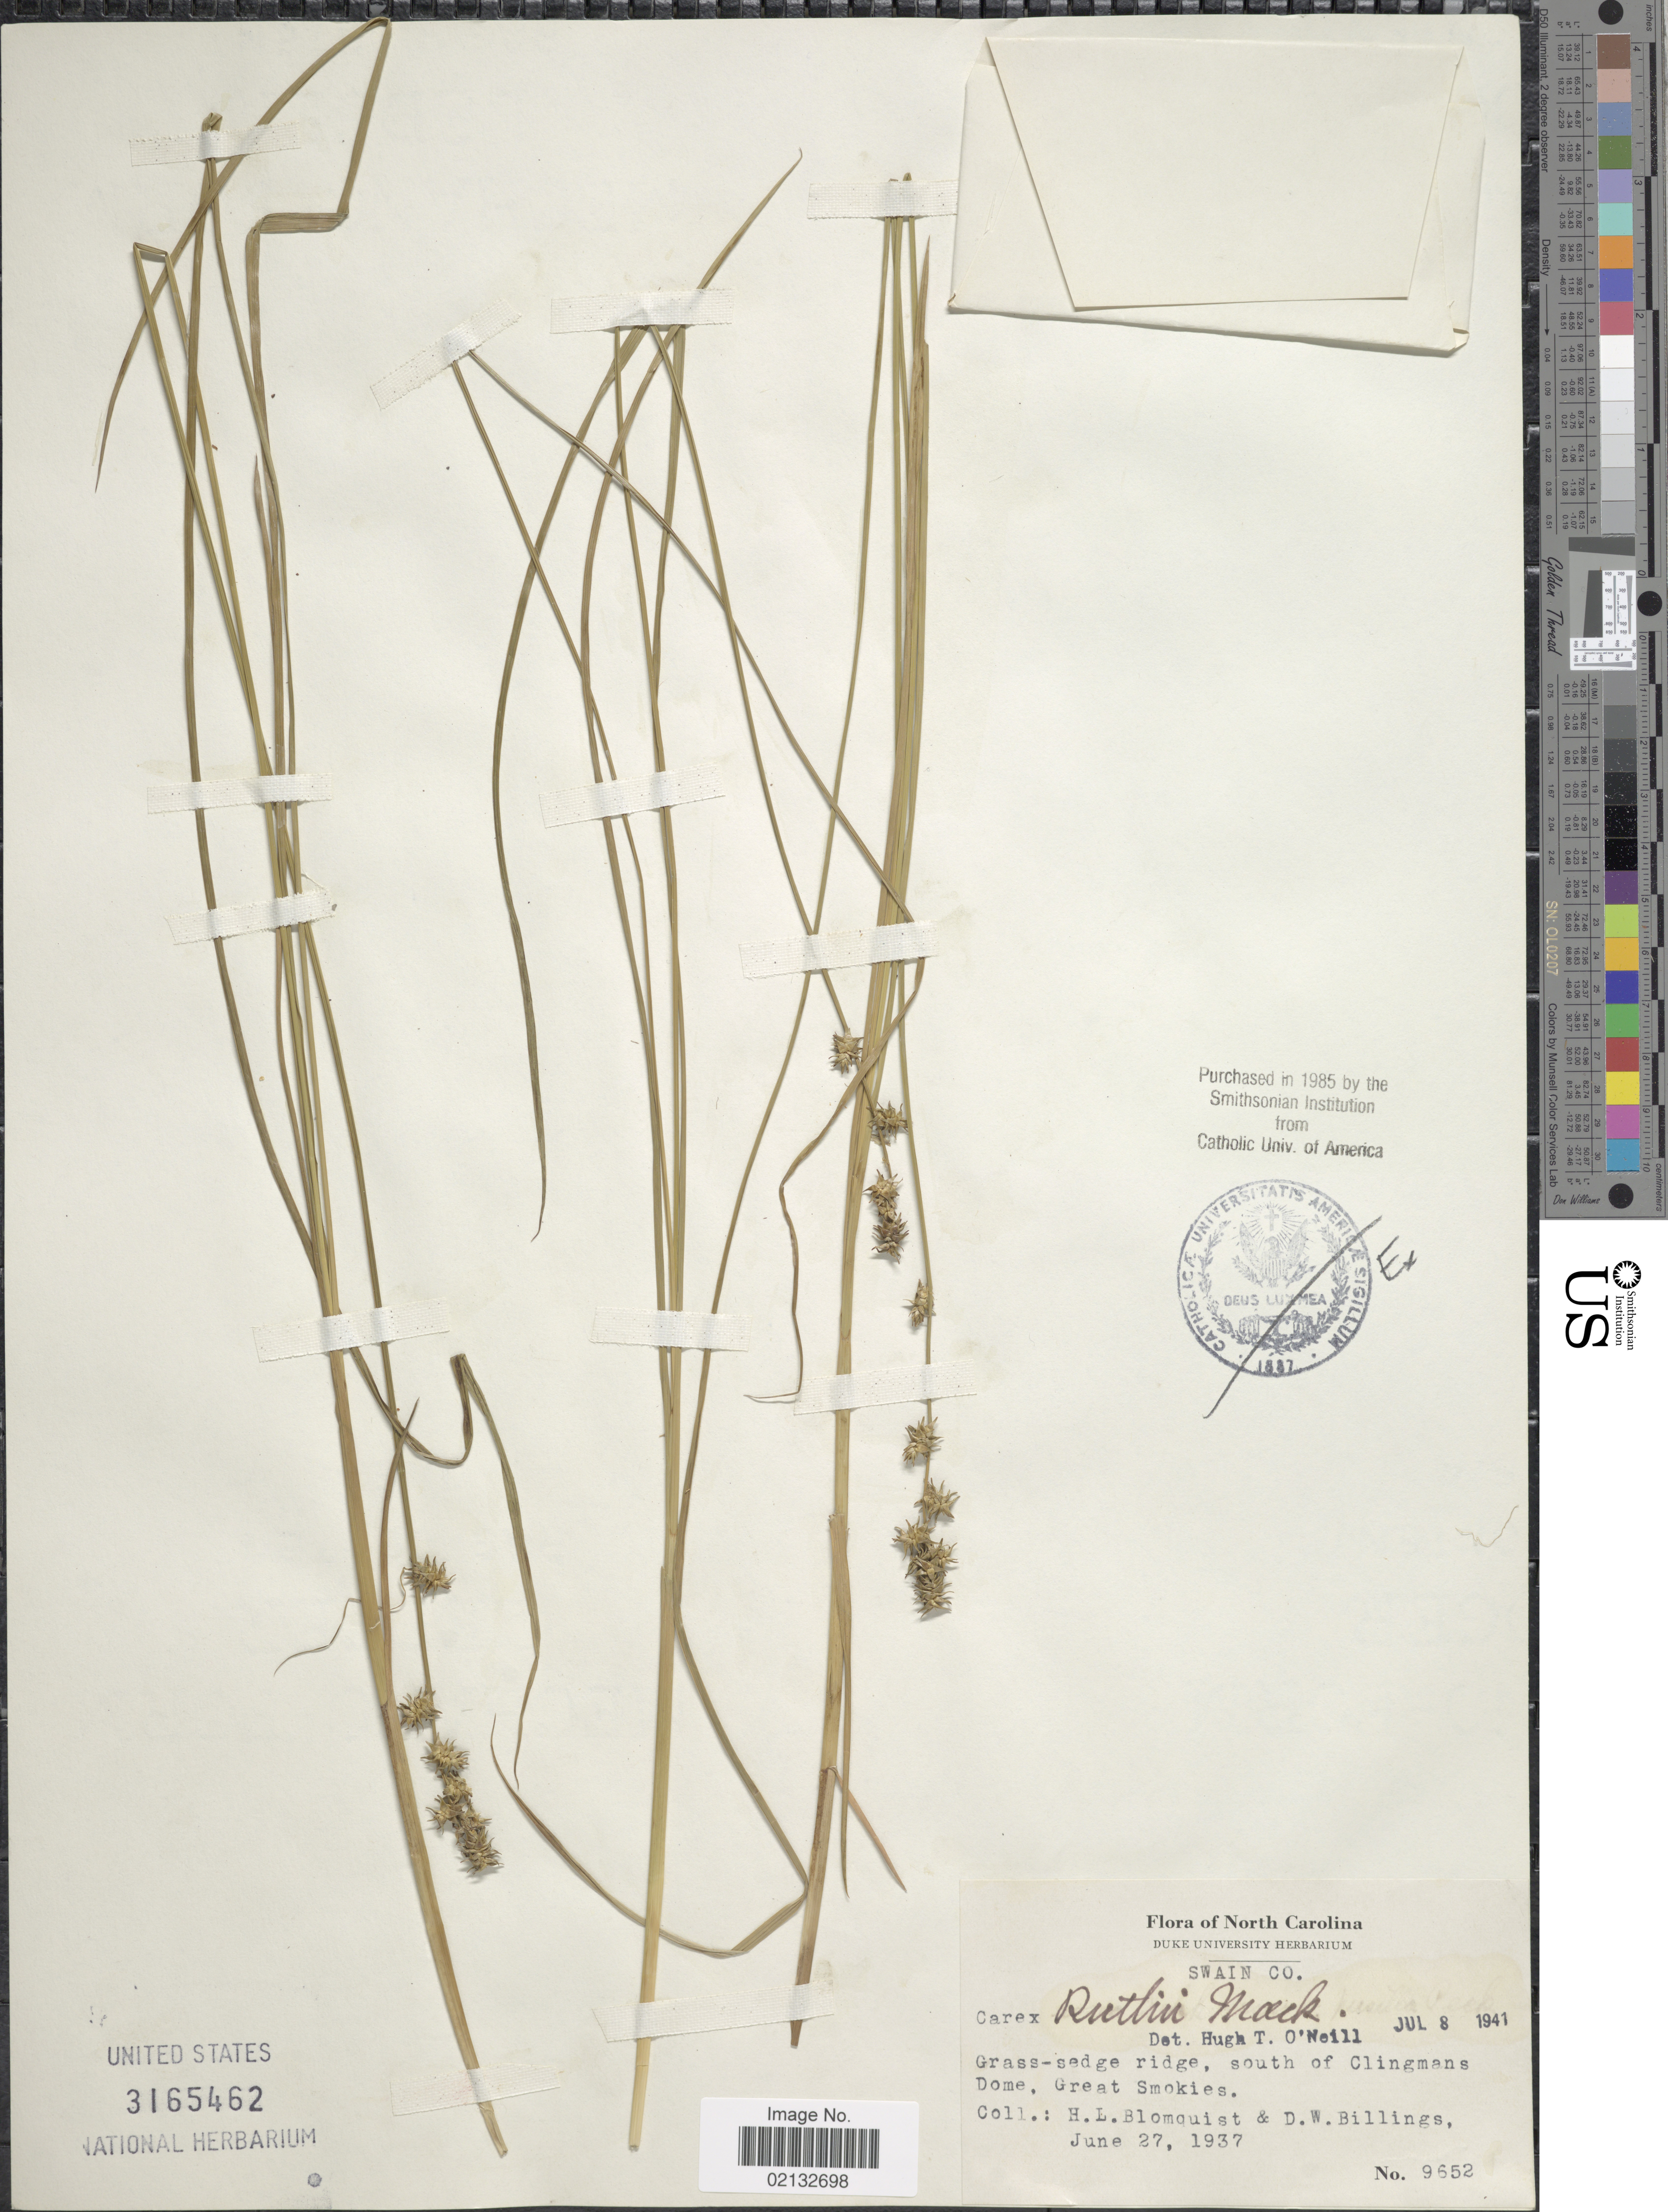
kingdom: Plantae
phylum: Tracheophyta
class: Liliopsida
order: Poales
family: Cyperaceae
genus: Carex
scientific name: Carex ruthii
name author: Mack.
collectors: H. Blomquist & D. Billings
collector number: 9652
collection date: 1937-06-27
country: United States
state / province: North Carolina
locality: Swain Co. South of Clingmans Dome, Great Smokies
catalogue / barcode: US 3165462